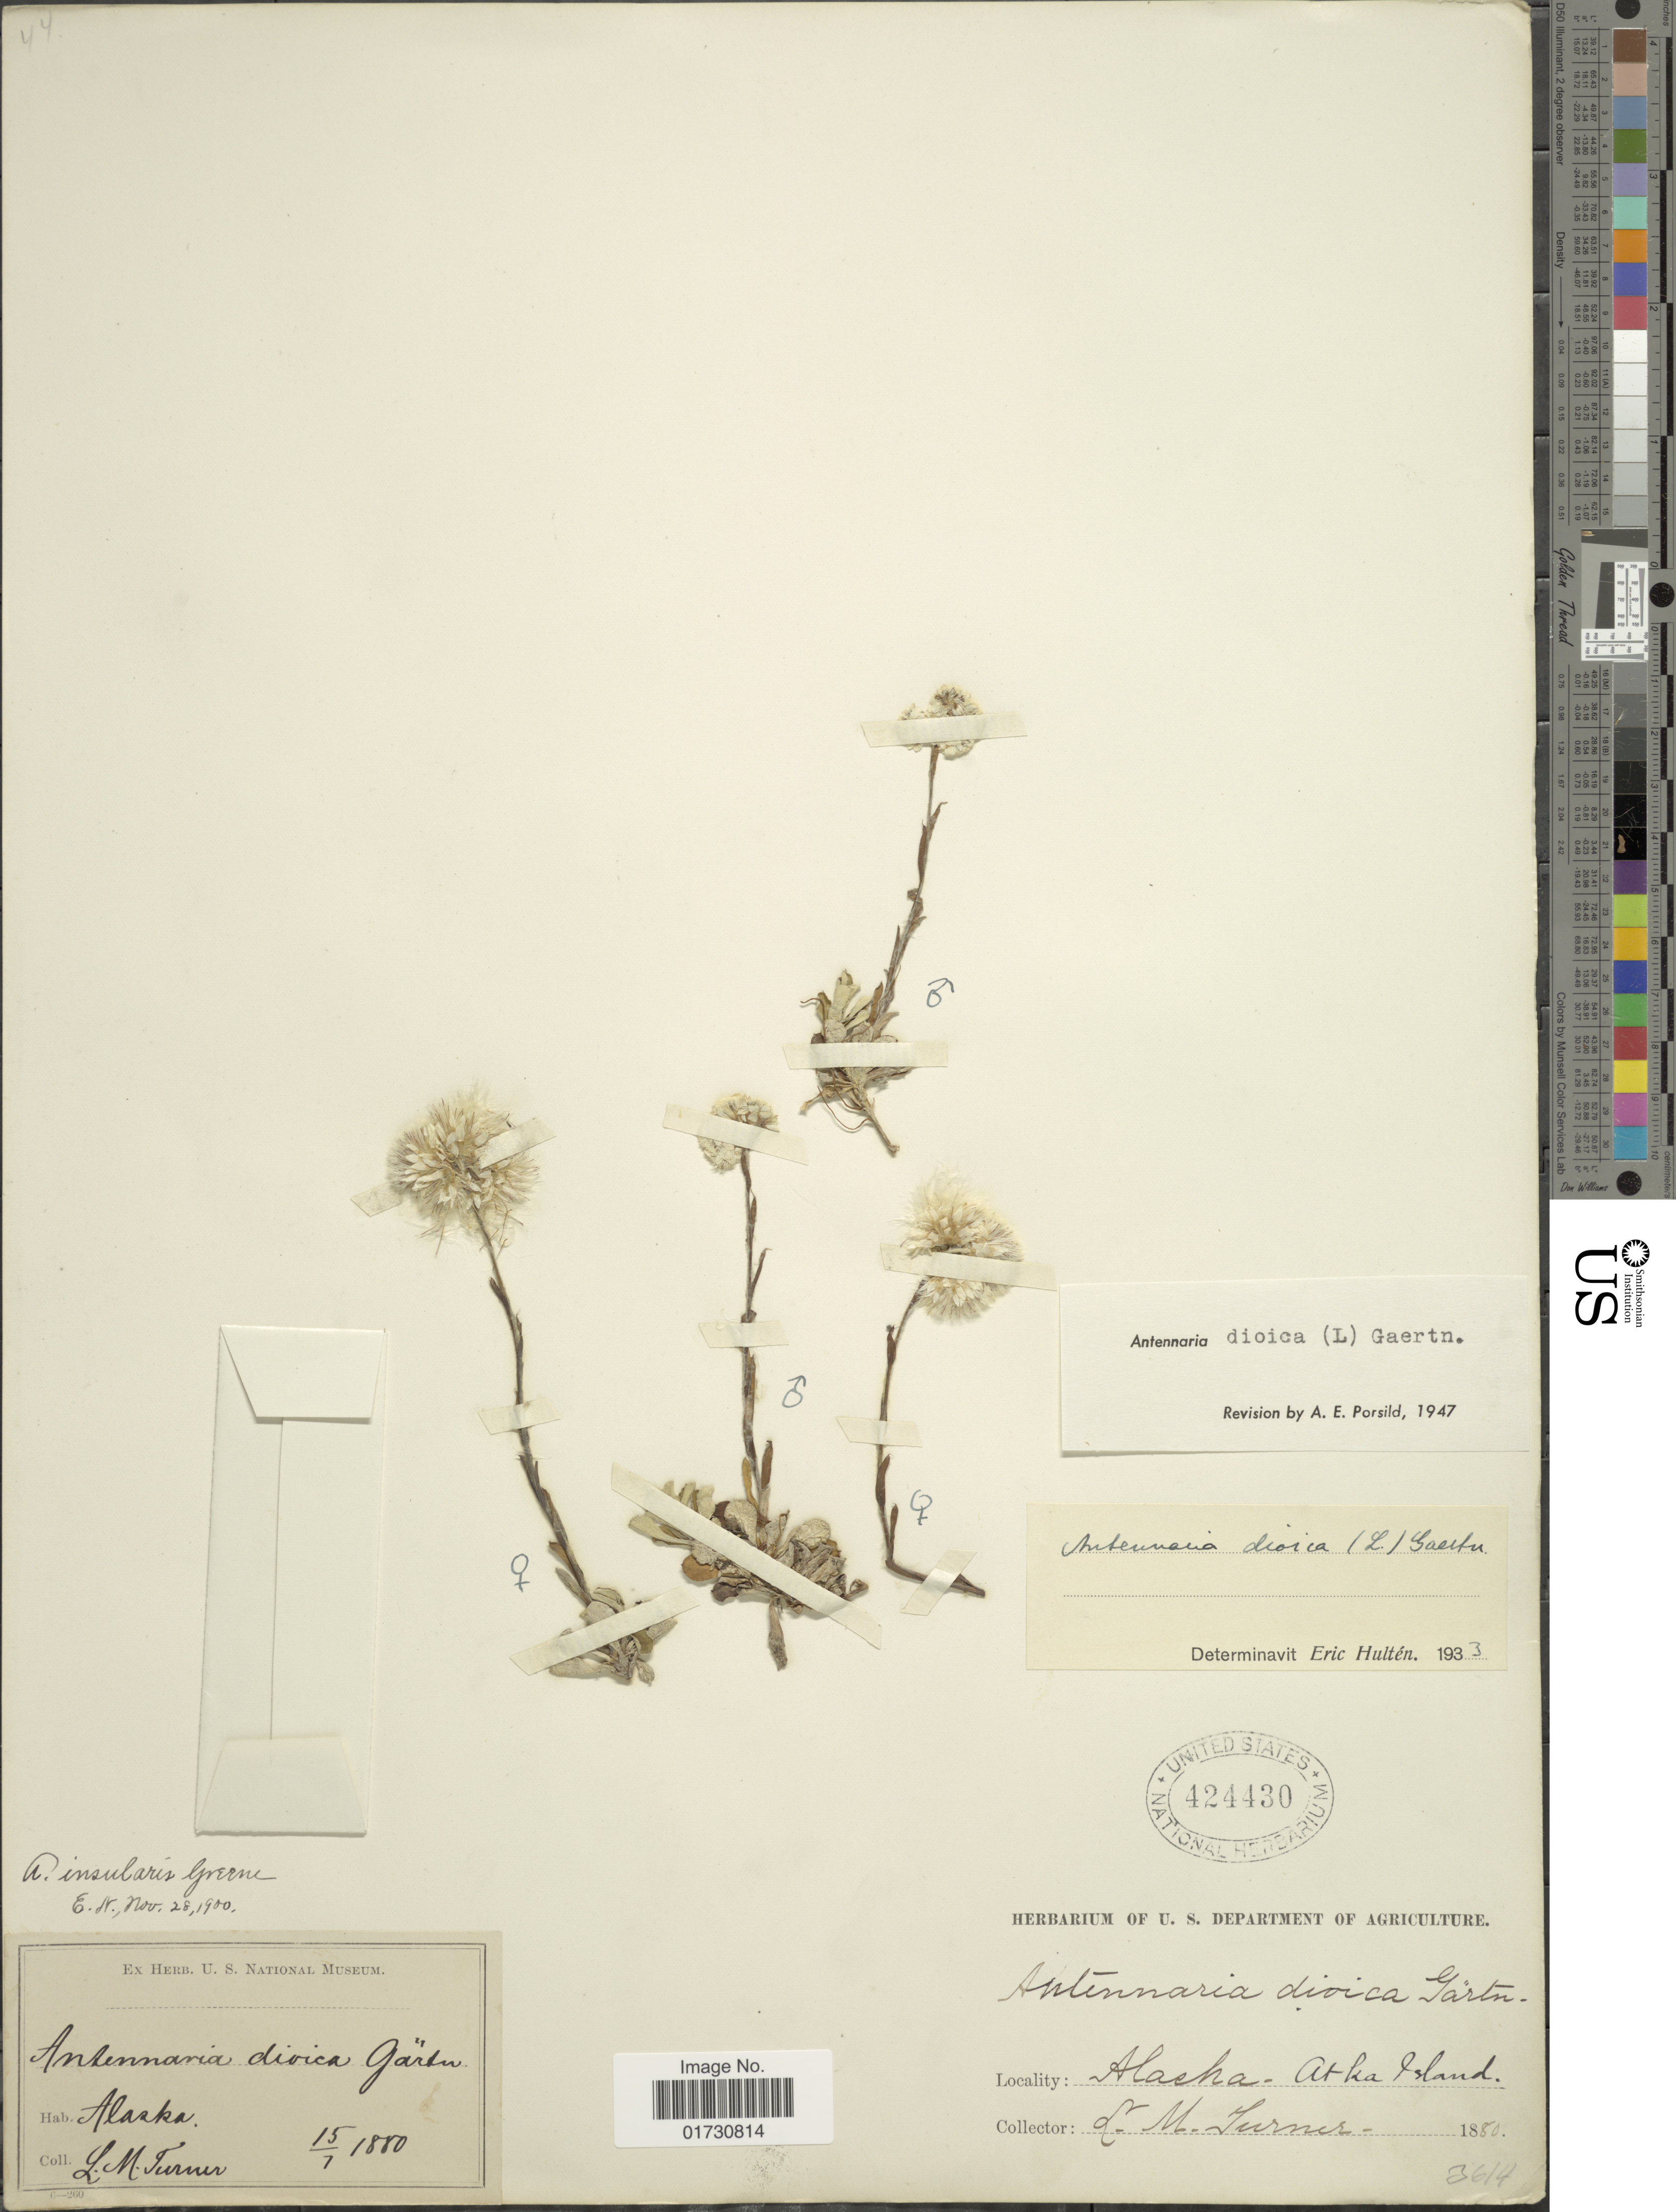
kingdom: Plantae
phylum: Tracheophyta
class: Magnoliopsida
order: Asterales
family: Asteraceae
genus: Antennaria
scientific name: Antennaria dioica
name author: (L.) Gaertn.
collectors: L. M. Turner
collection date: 1880-07-15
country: United States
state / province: Alaska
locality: Atka Island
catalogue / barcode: US 424430